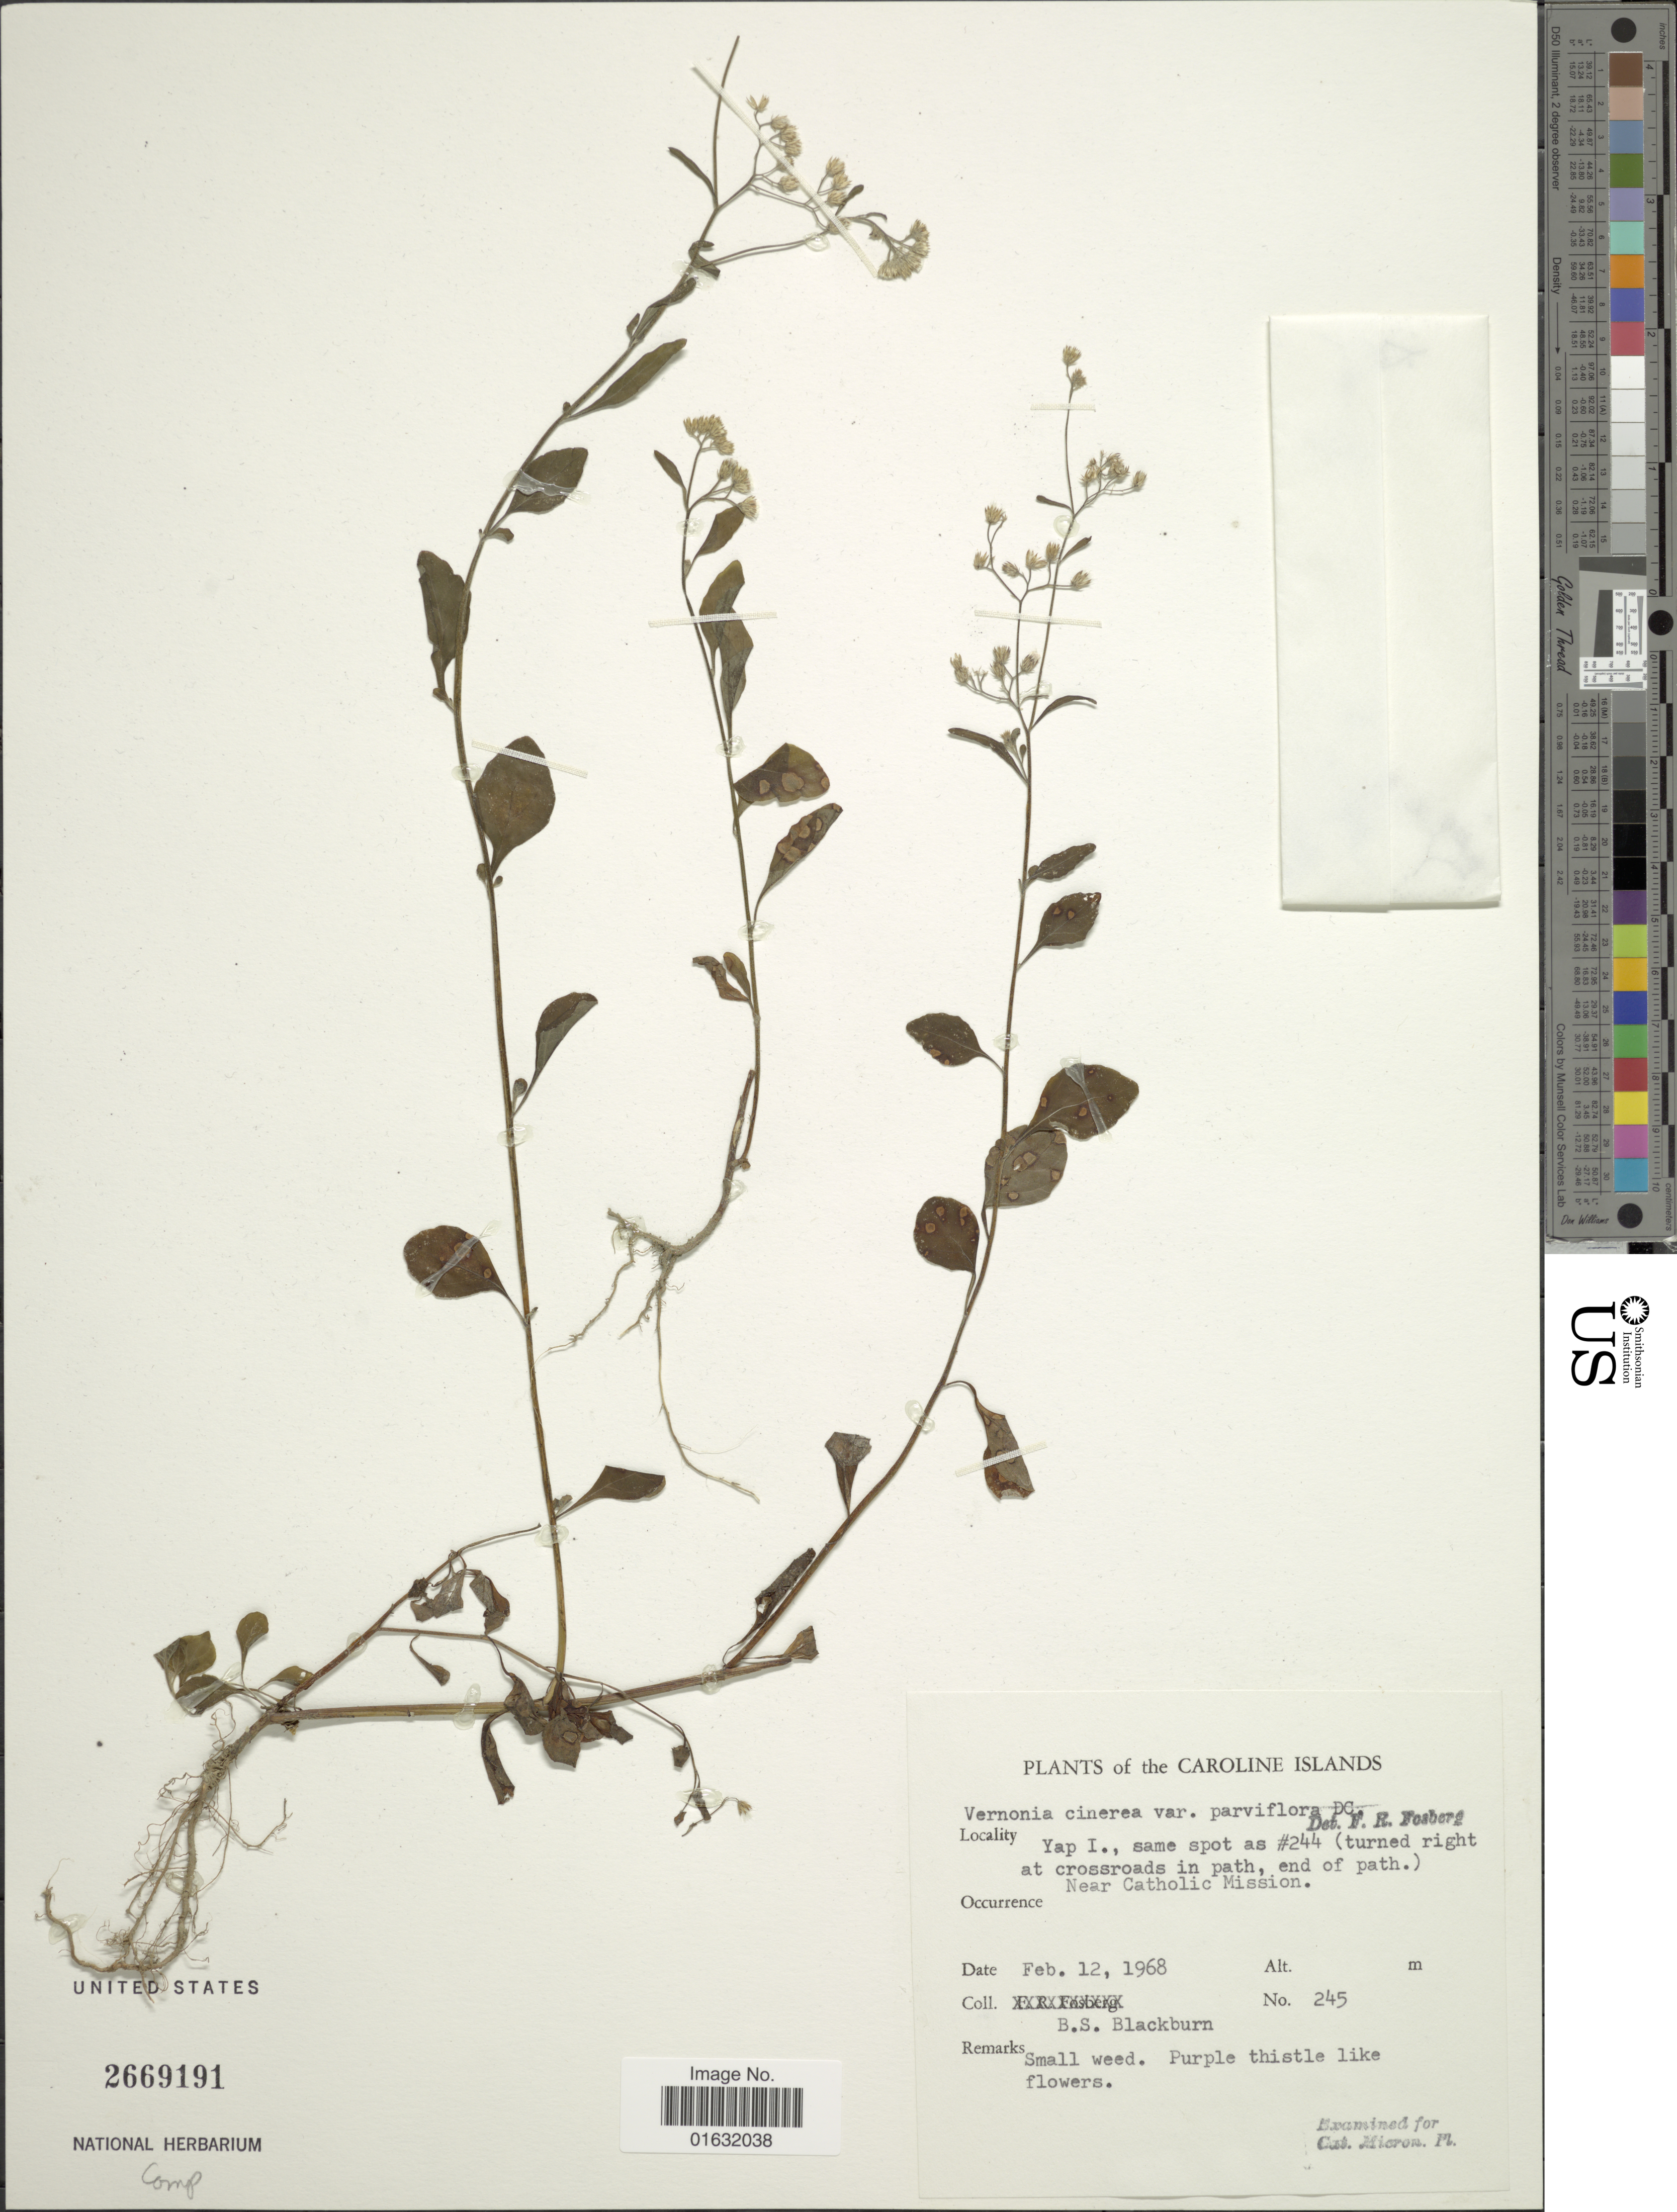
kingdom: Plantae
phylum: Tracheophyta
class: Magnoliopsida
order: Asterales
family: Asteraceae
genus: Cyanthillium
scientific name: Cyanthillium cinereum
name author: (L.) H. Rob.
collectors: B. S. Blackburn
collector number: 245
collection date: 1968-02-12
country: Micronesia, Federated States of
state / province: Yap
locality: The Caroline Islands, Yap I., same spot a #244 (turned right at crossroads in path, end of path.) Near Catholic Mission.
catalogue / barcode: US 2669191